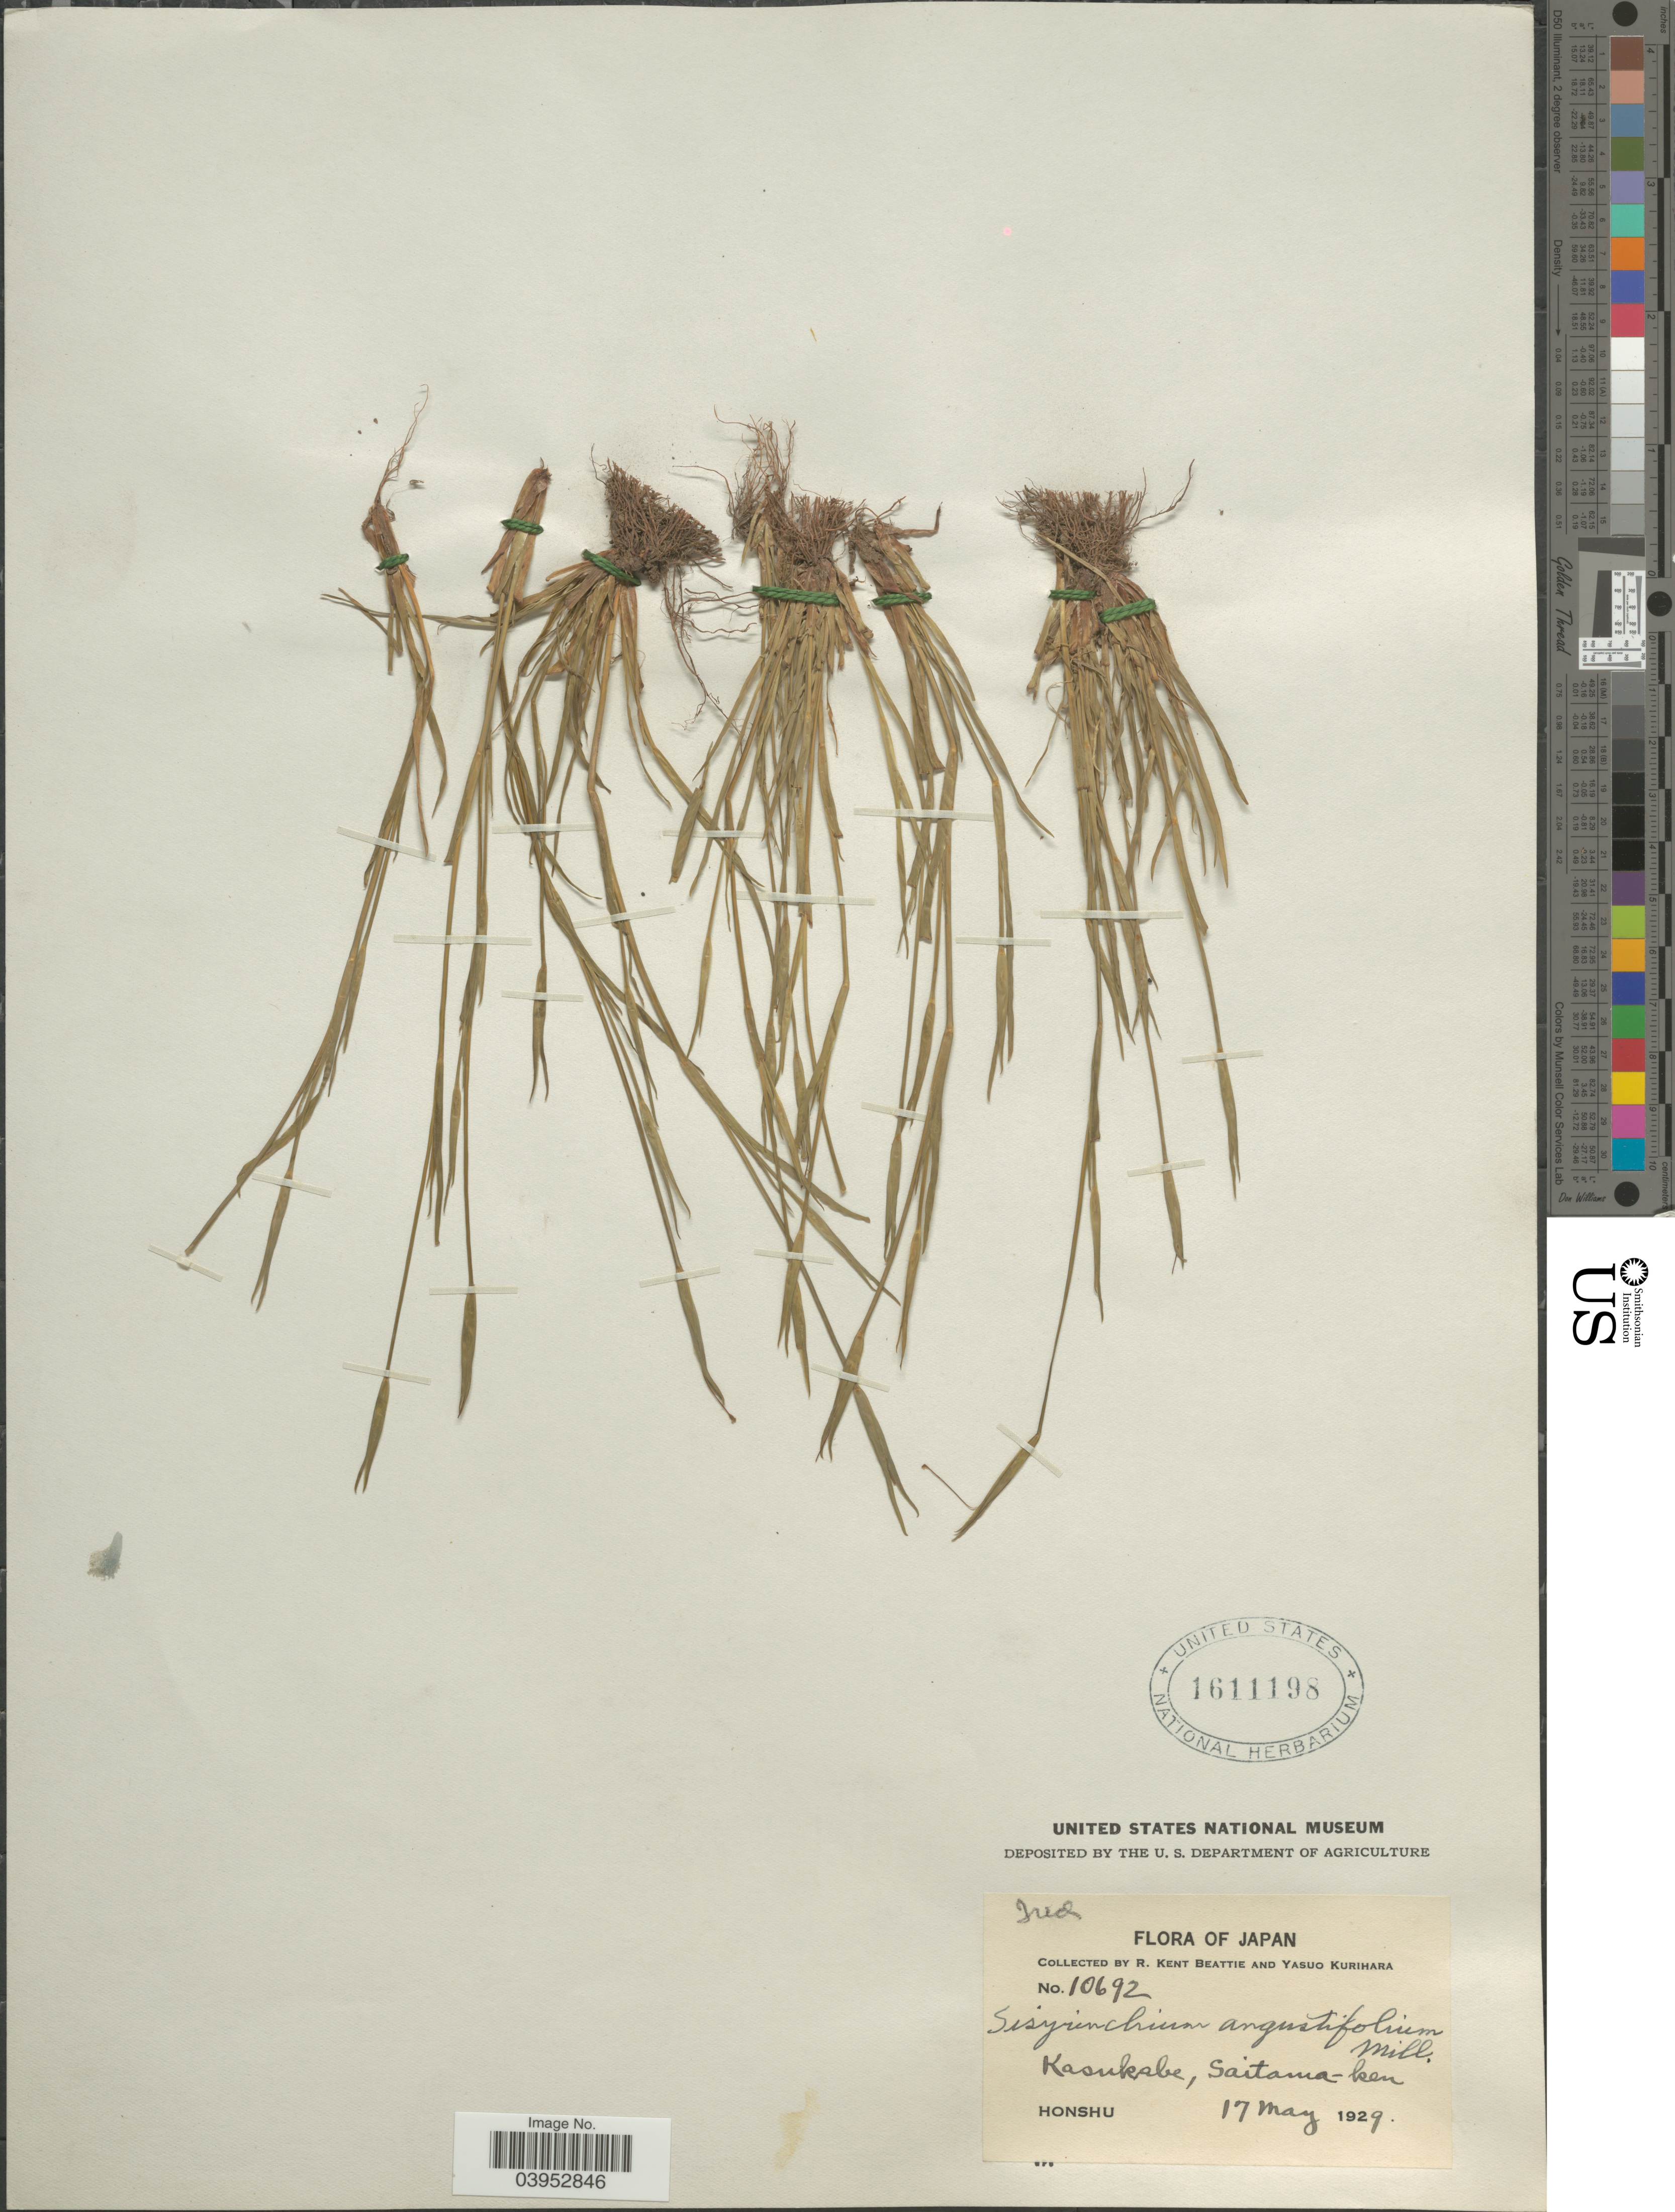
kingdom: Plantae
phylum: Tracheophyta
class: Liliopsida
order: Asparagales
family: Iridaceae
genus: Sisyrinchium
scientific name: Sisyrinchium angustifolium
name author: Mill.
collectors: R. K. Beattie & Y. Kurihara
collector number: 10692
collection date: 1929-05-17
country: Japan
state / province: Saitama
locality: Kasukabe, Saitama-ken. Honshu.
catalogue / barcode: US 1611198